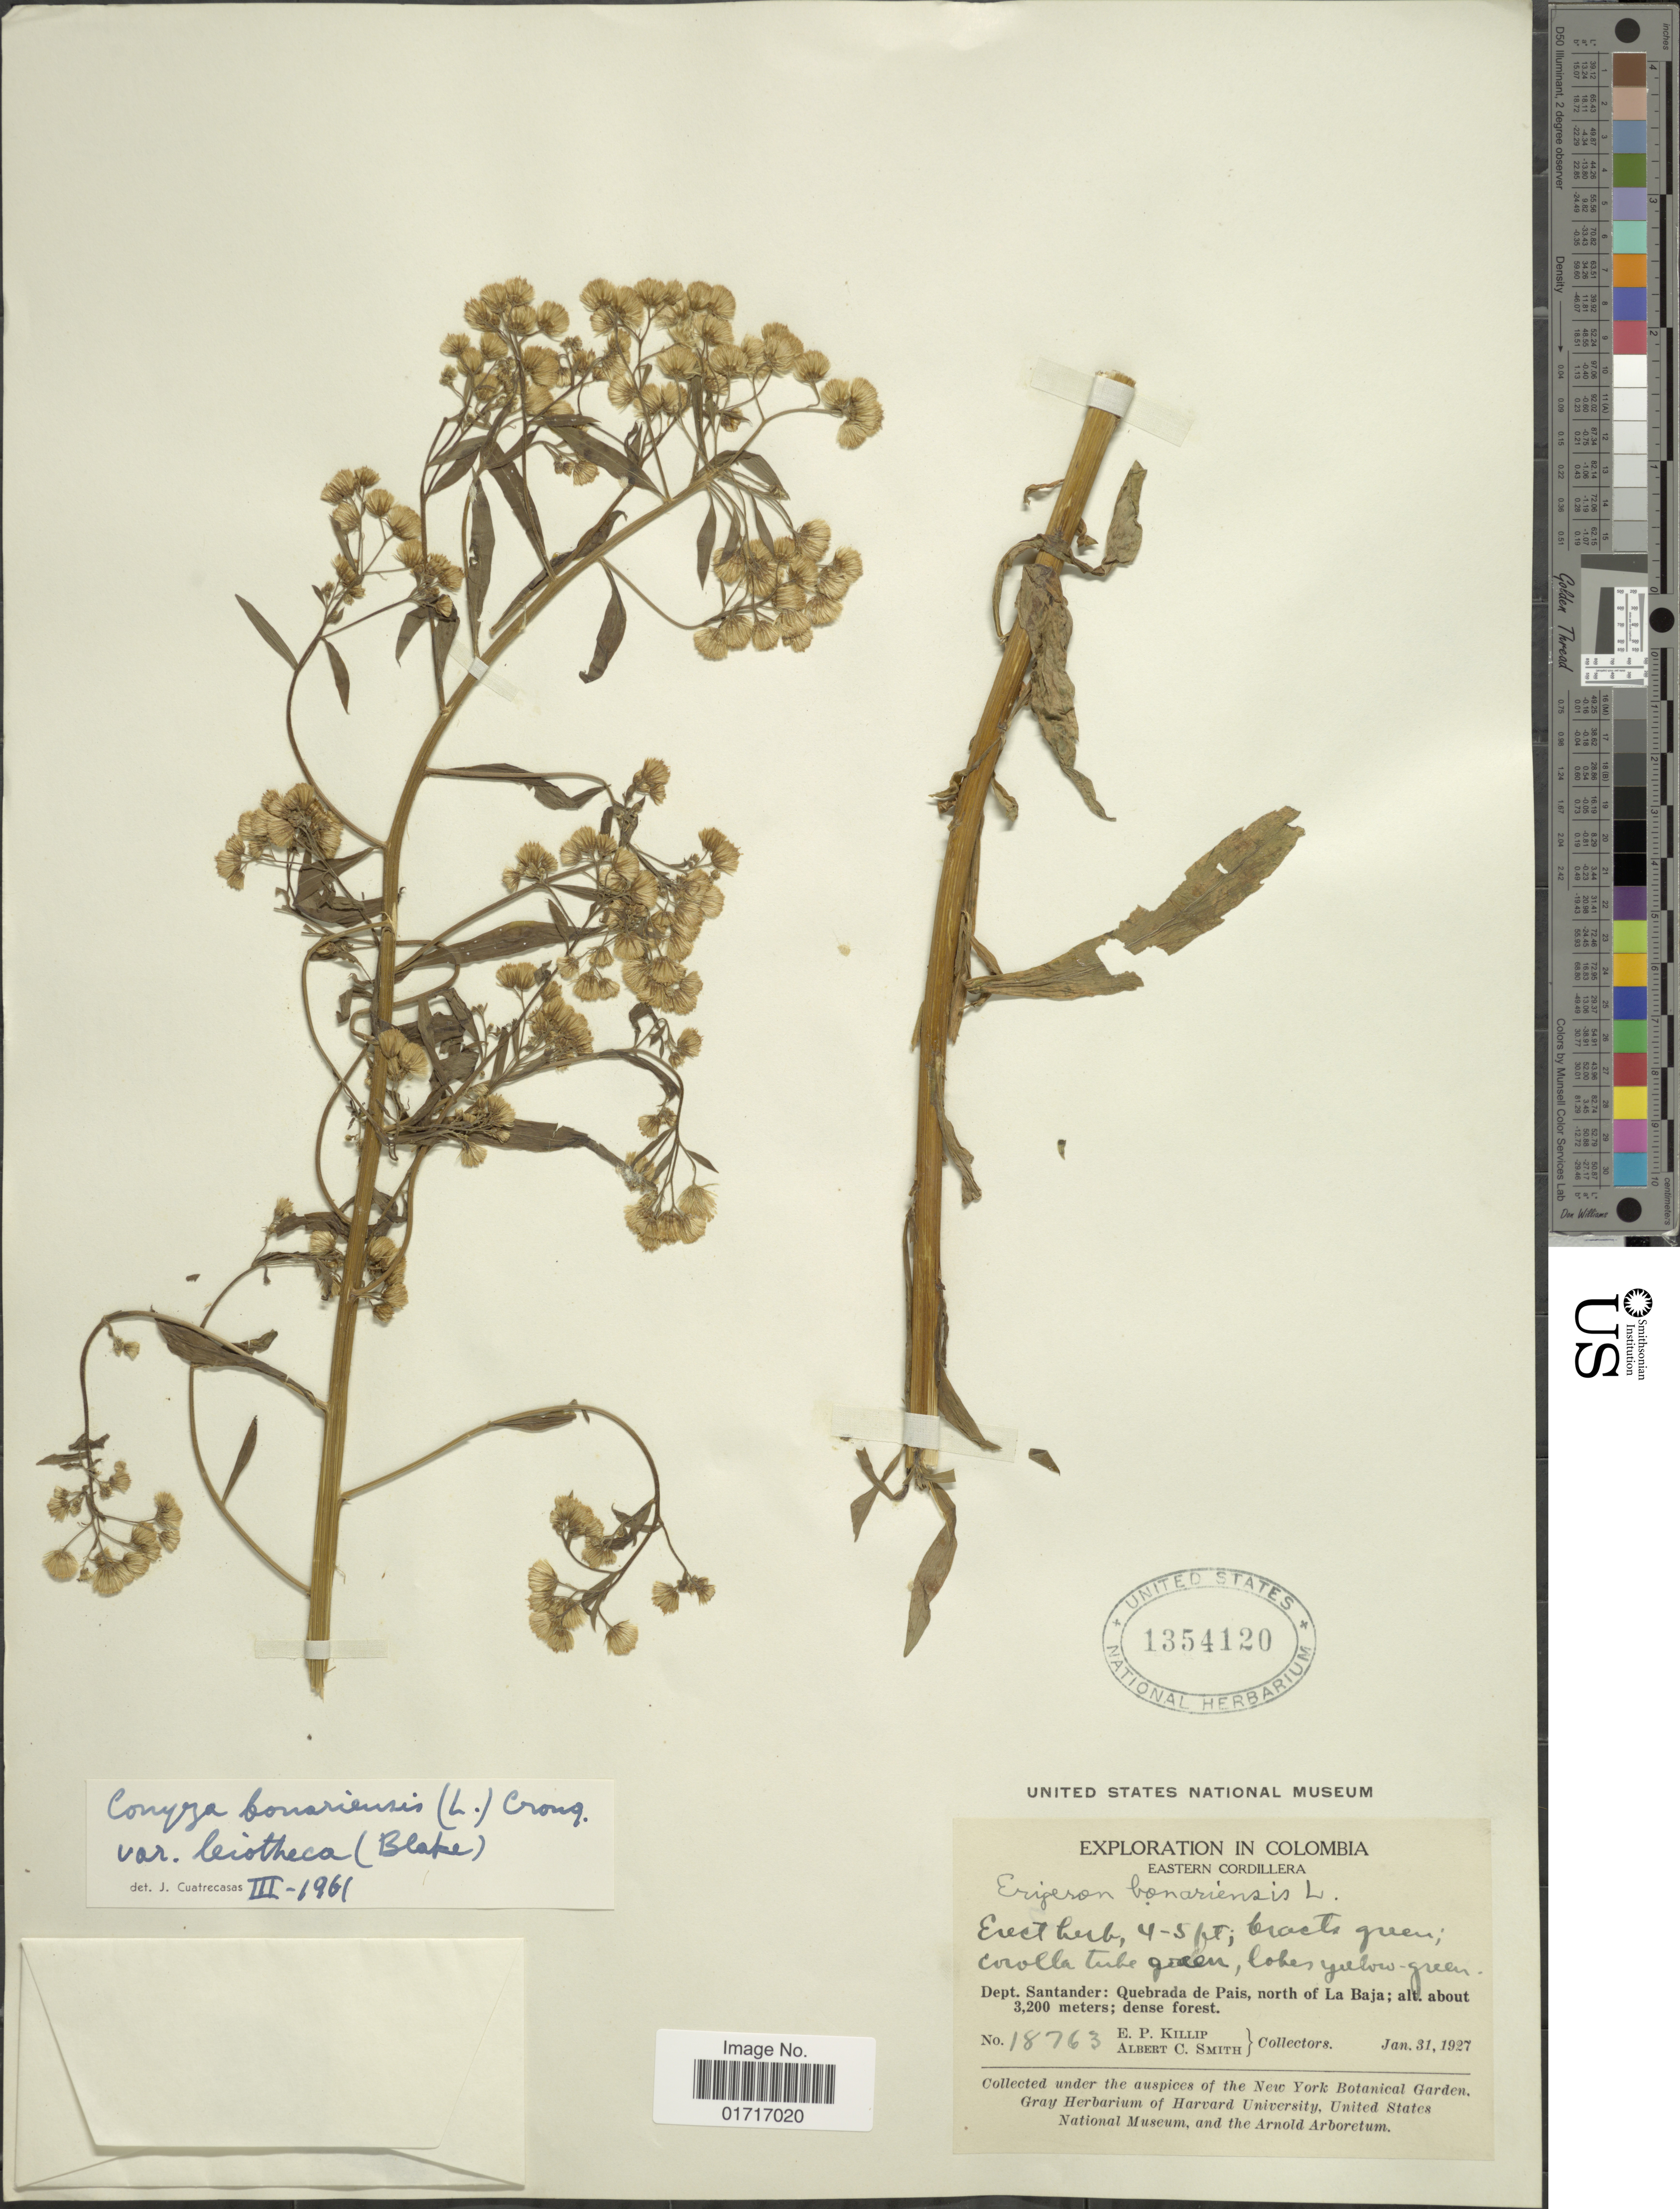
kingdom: Plantae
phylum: Tracheophyta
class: Magnoliopsida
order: Asterales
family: Asteraceae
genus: Conyza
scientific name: Conyza bonariensis var. leiotheca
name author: (S.F. Blake) Cuatrec.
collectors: E. P. Killip & A. C. Smith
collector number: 18763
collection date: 1927-01-31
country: Colombia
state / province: Santander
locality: Dept. Santander: Quebrada de Pais, north of La Baja.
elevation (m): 3200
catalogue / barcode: US 1354120